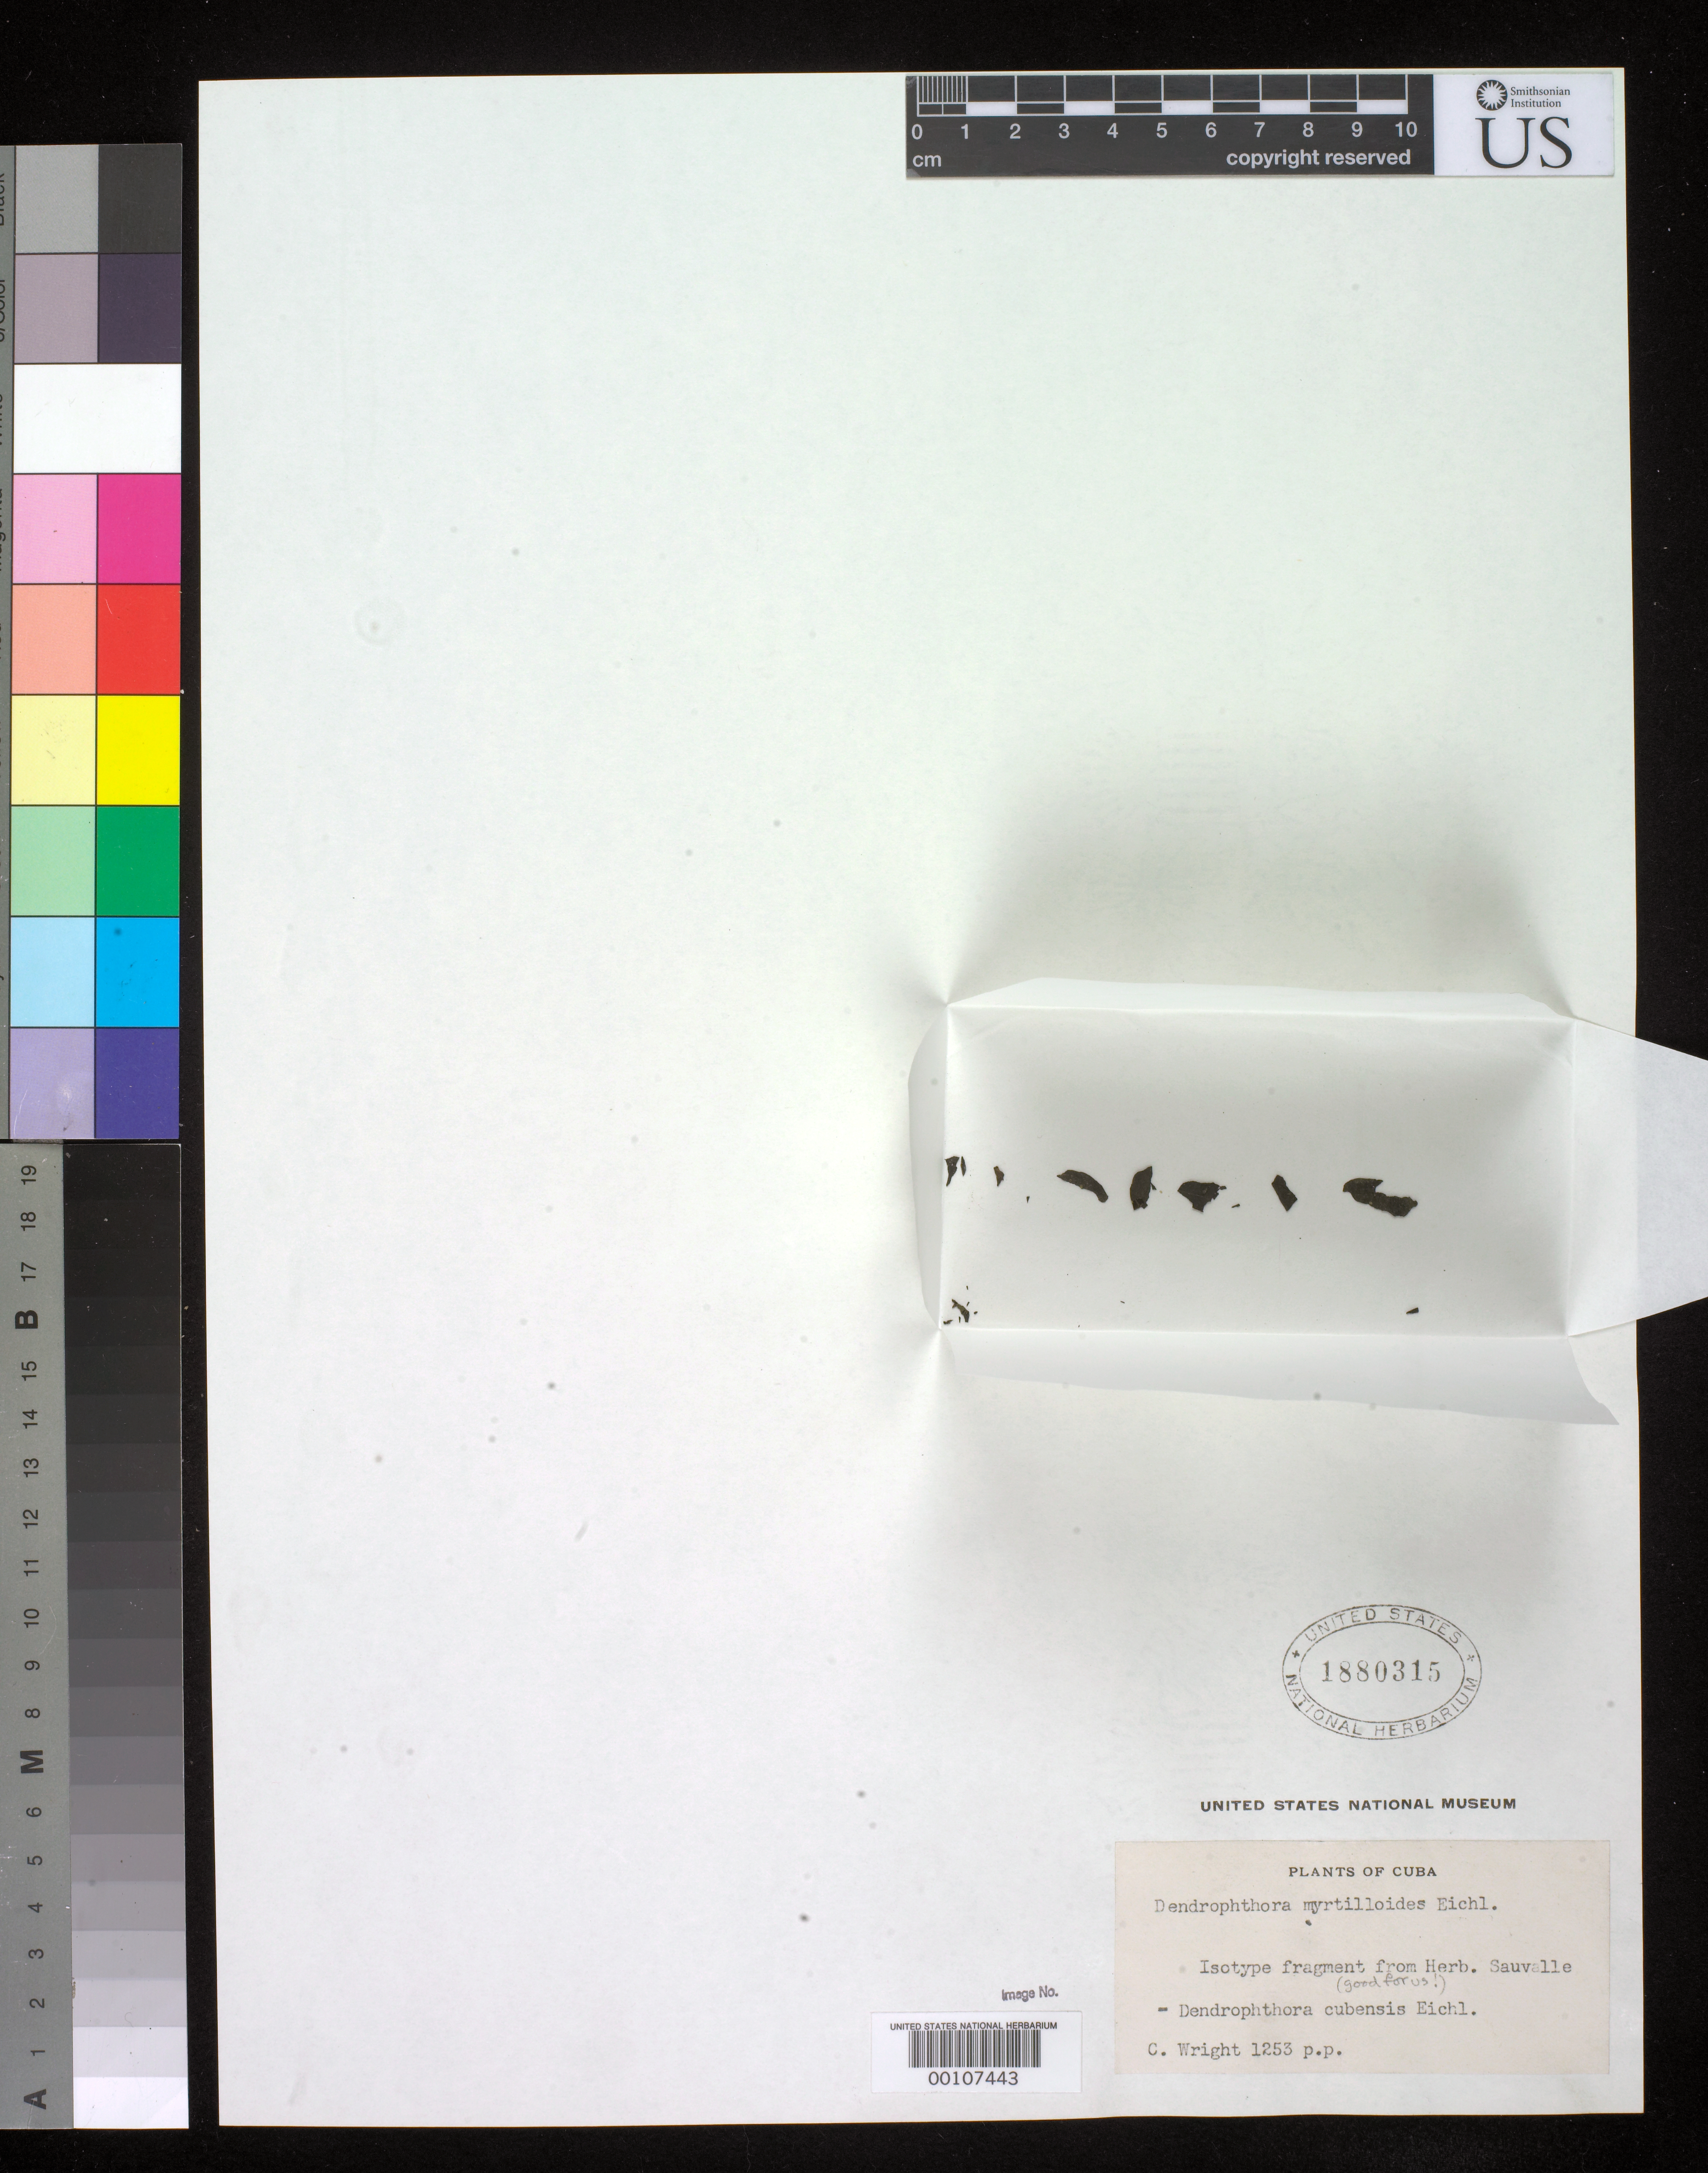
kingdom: Plantae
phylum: Tracheophyta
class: Magnoliopsida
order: Santalales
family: Viscaceae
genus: Dendrophthora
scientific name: Dendrophthora myrtilloides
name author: Eichler in Mart.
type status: Type Fragment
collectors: C. Wright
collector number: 1253 p.p.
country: Cuba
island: Greater Antilles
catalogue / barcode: US 1880315